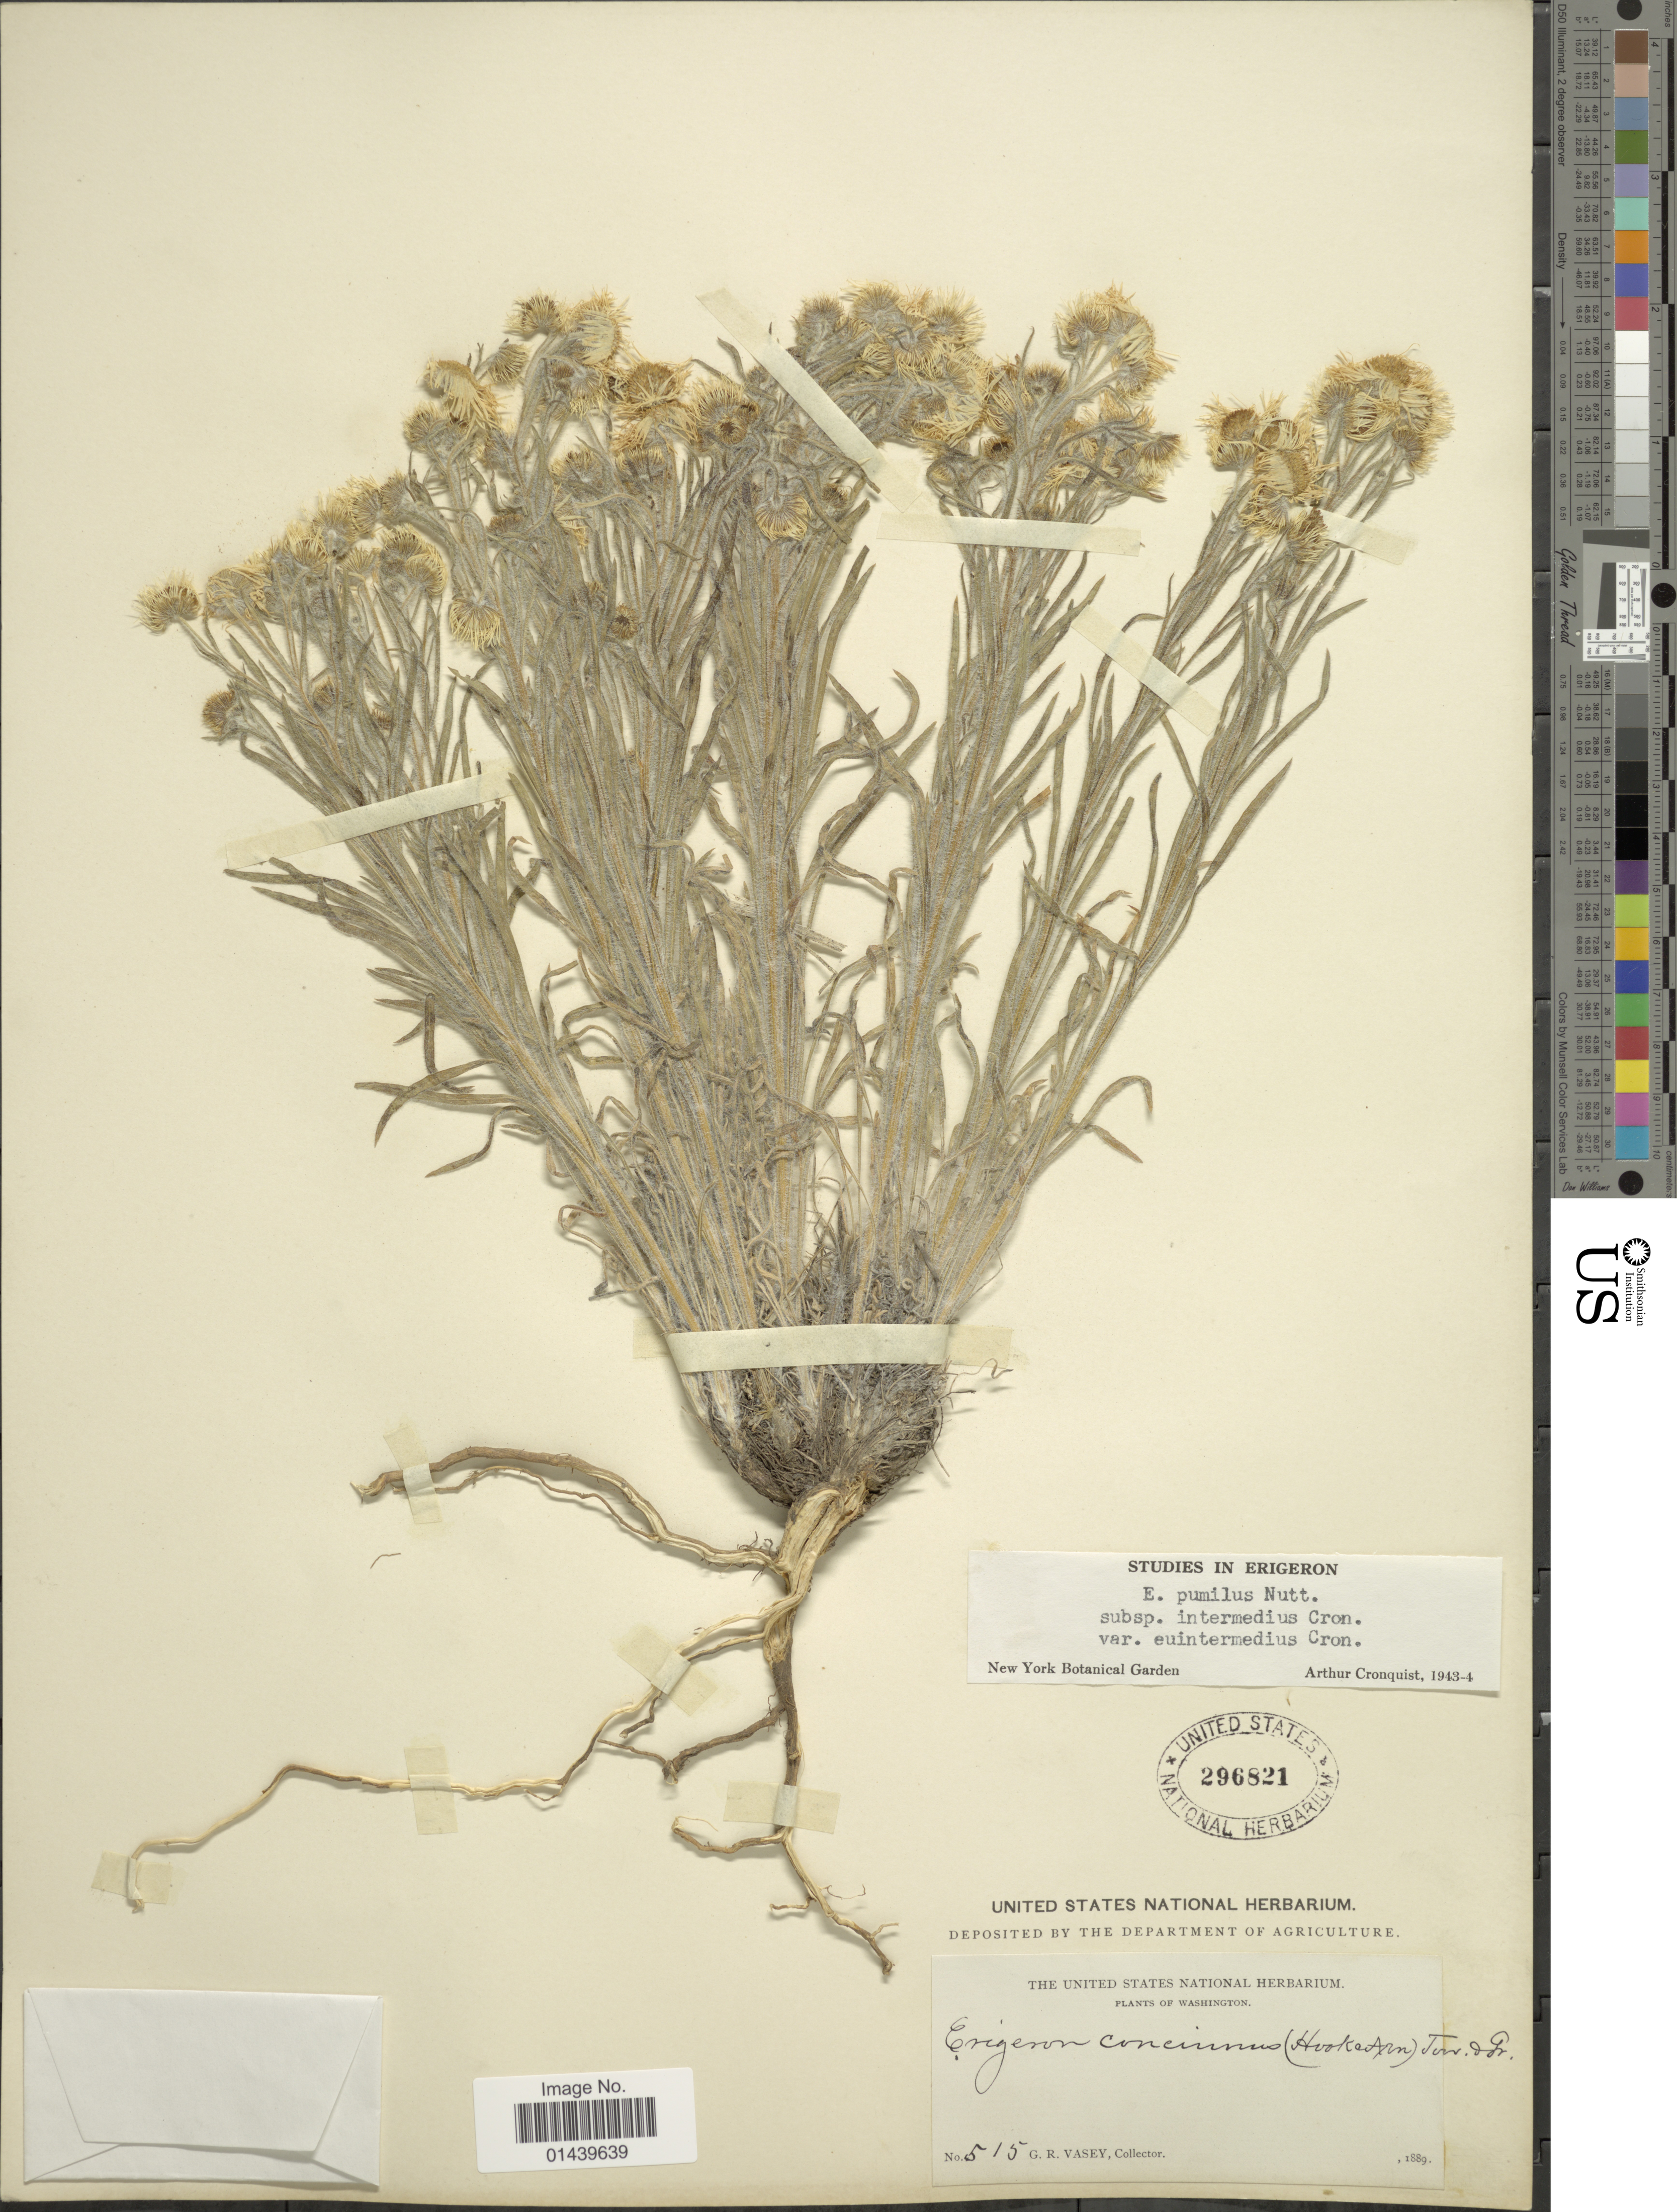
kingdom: Plantae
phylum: Tracheophyta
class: Magnoliopsida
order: Asterales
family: Asteraceae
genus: Erigeron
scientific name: Erigeron pumilus subsp. intermedius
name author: Cronq.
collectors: G. R. Vasey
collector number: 515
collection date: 1889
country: United States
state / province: Washington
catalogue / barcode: US 296821